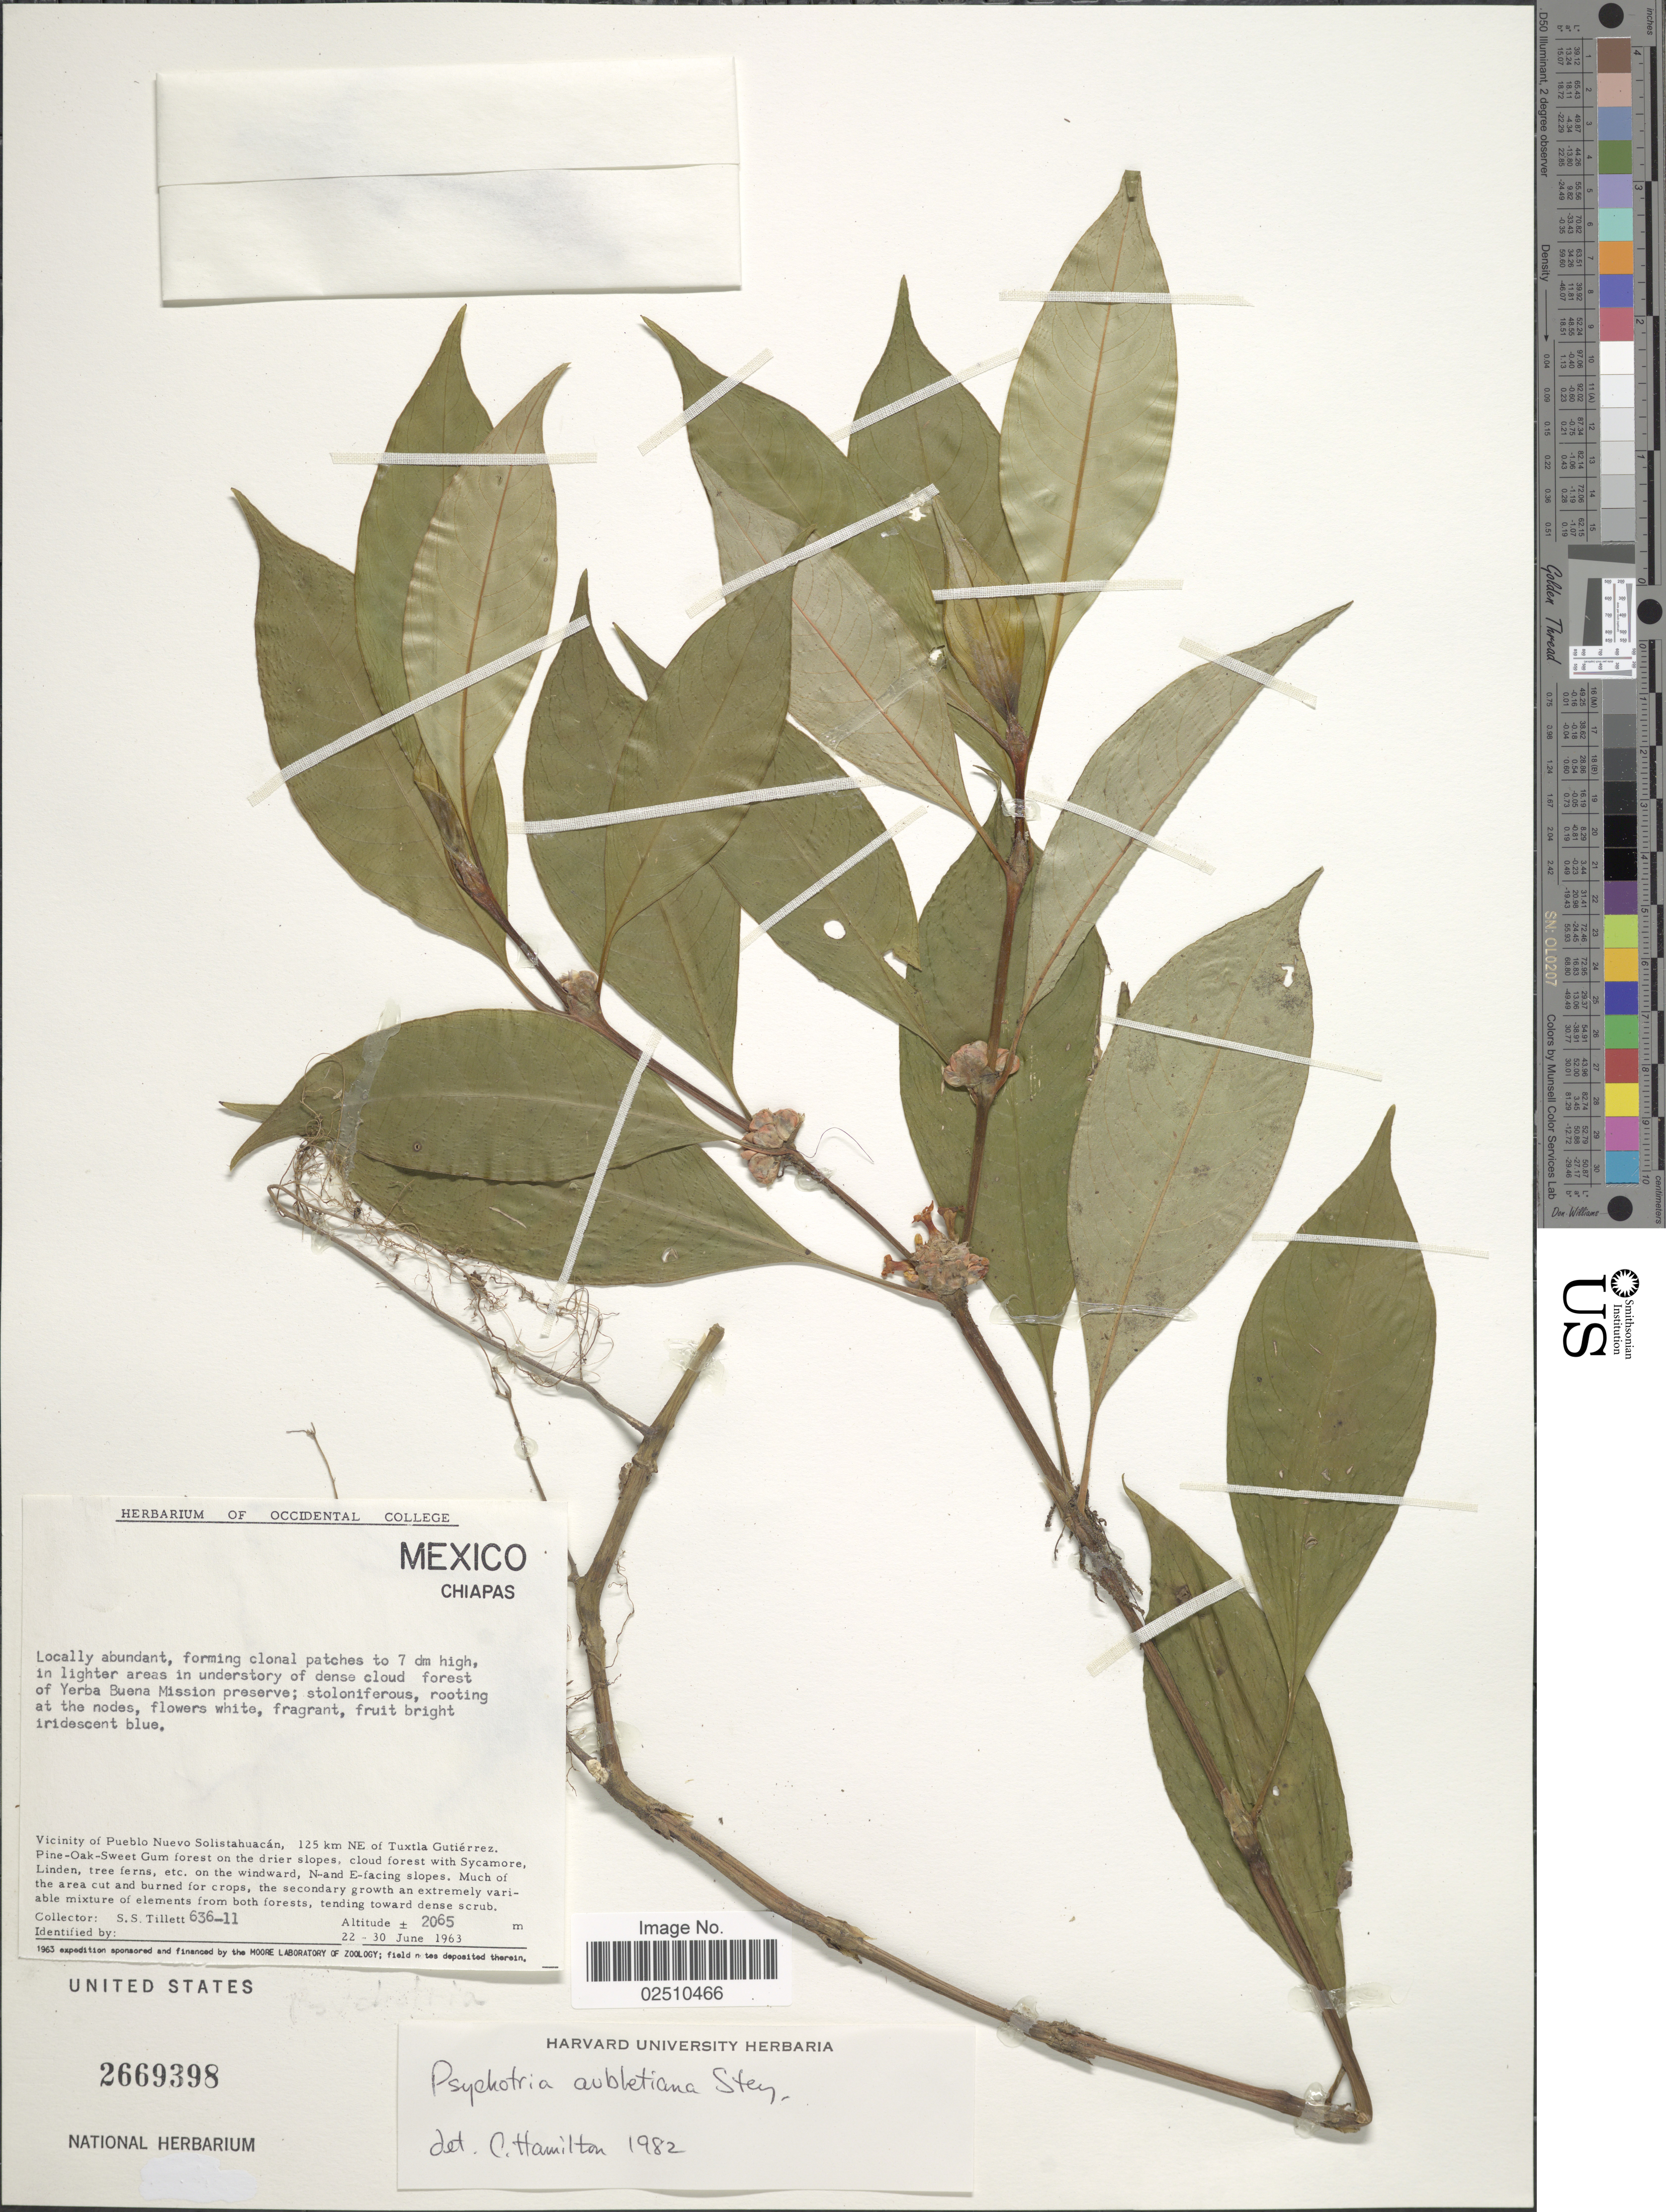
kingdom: Plantae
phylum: Tracheophyta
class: Magnoliopsida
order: Gentianales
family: Rubiaceae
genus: Psychotria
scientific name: Psychotria aubletiana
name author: Steyerm.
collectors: S. S. Tillett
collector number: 636-11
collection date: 1963-06-22/1963-06-30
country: Mexico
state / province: Chiapas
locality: Vicinity of Pueblo Nuevo Solistahuacan, 125 km NE of Tuxtla Gutierrez, Pine-Oak-Sweet Gum forest on the drier slopes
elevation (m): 2065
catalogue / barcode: US 2669398